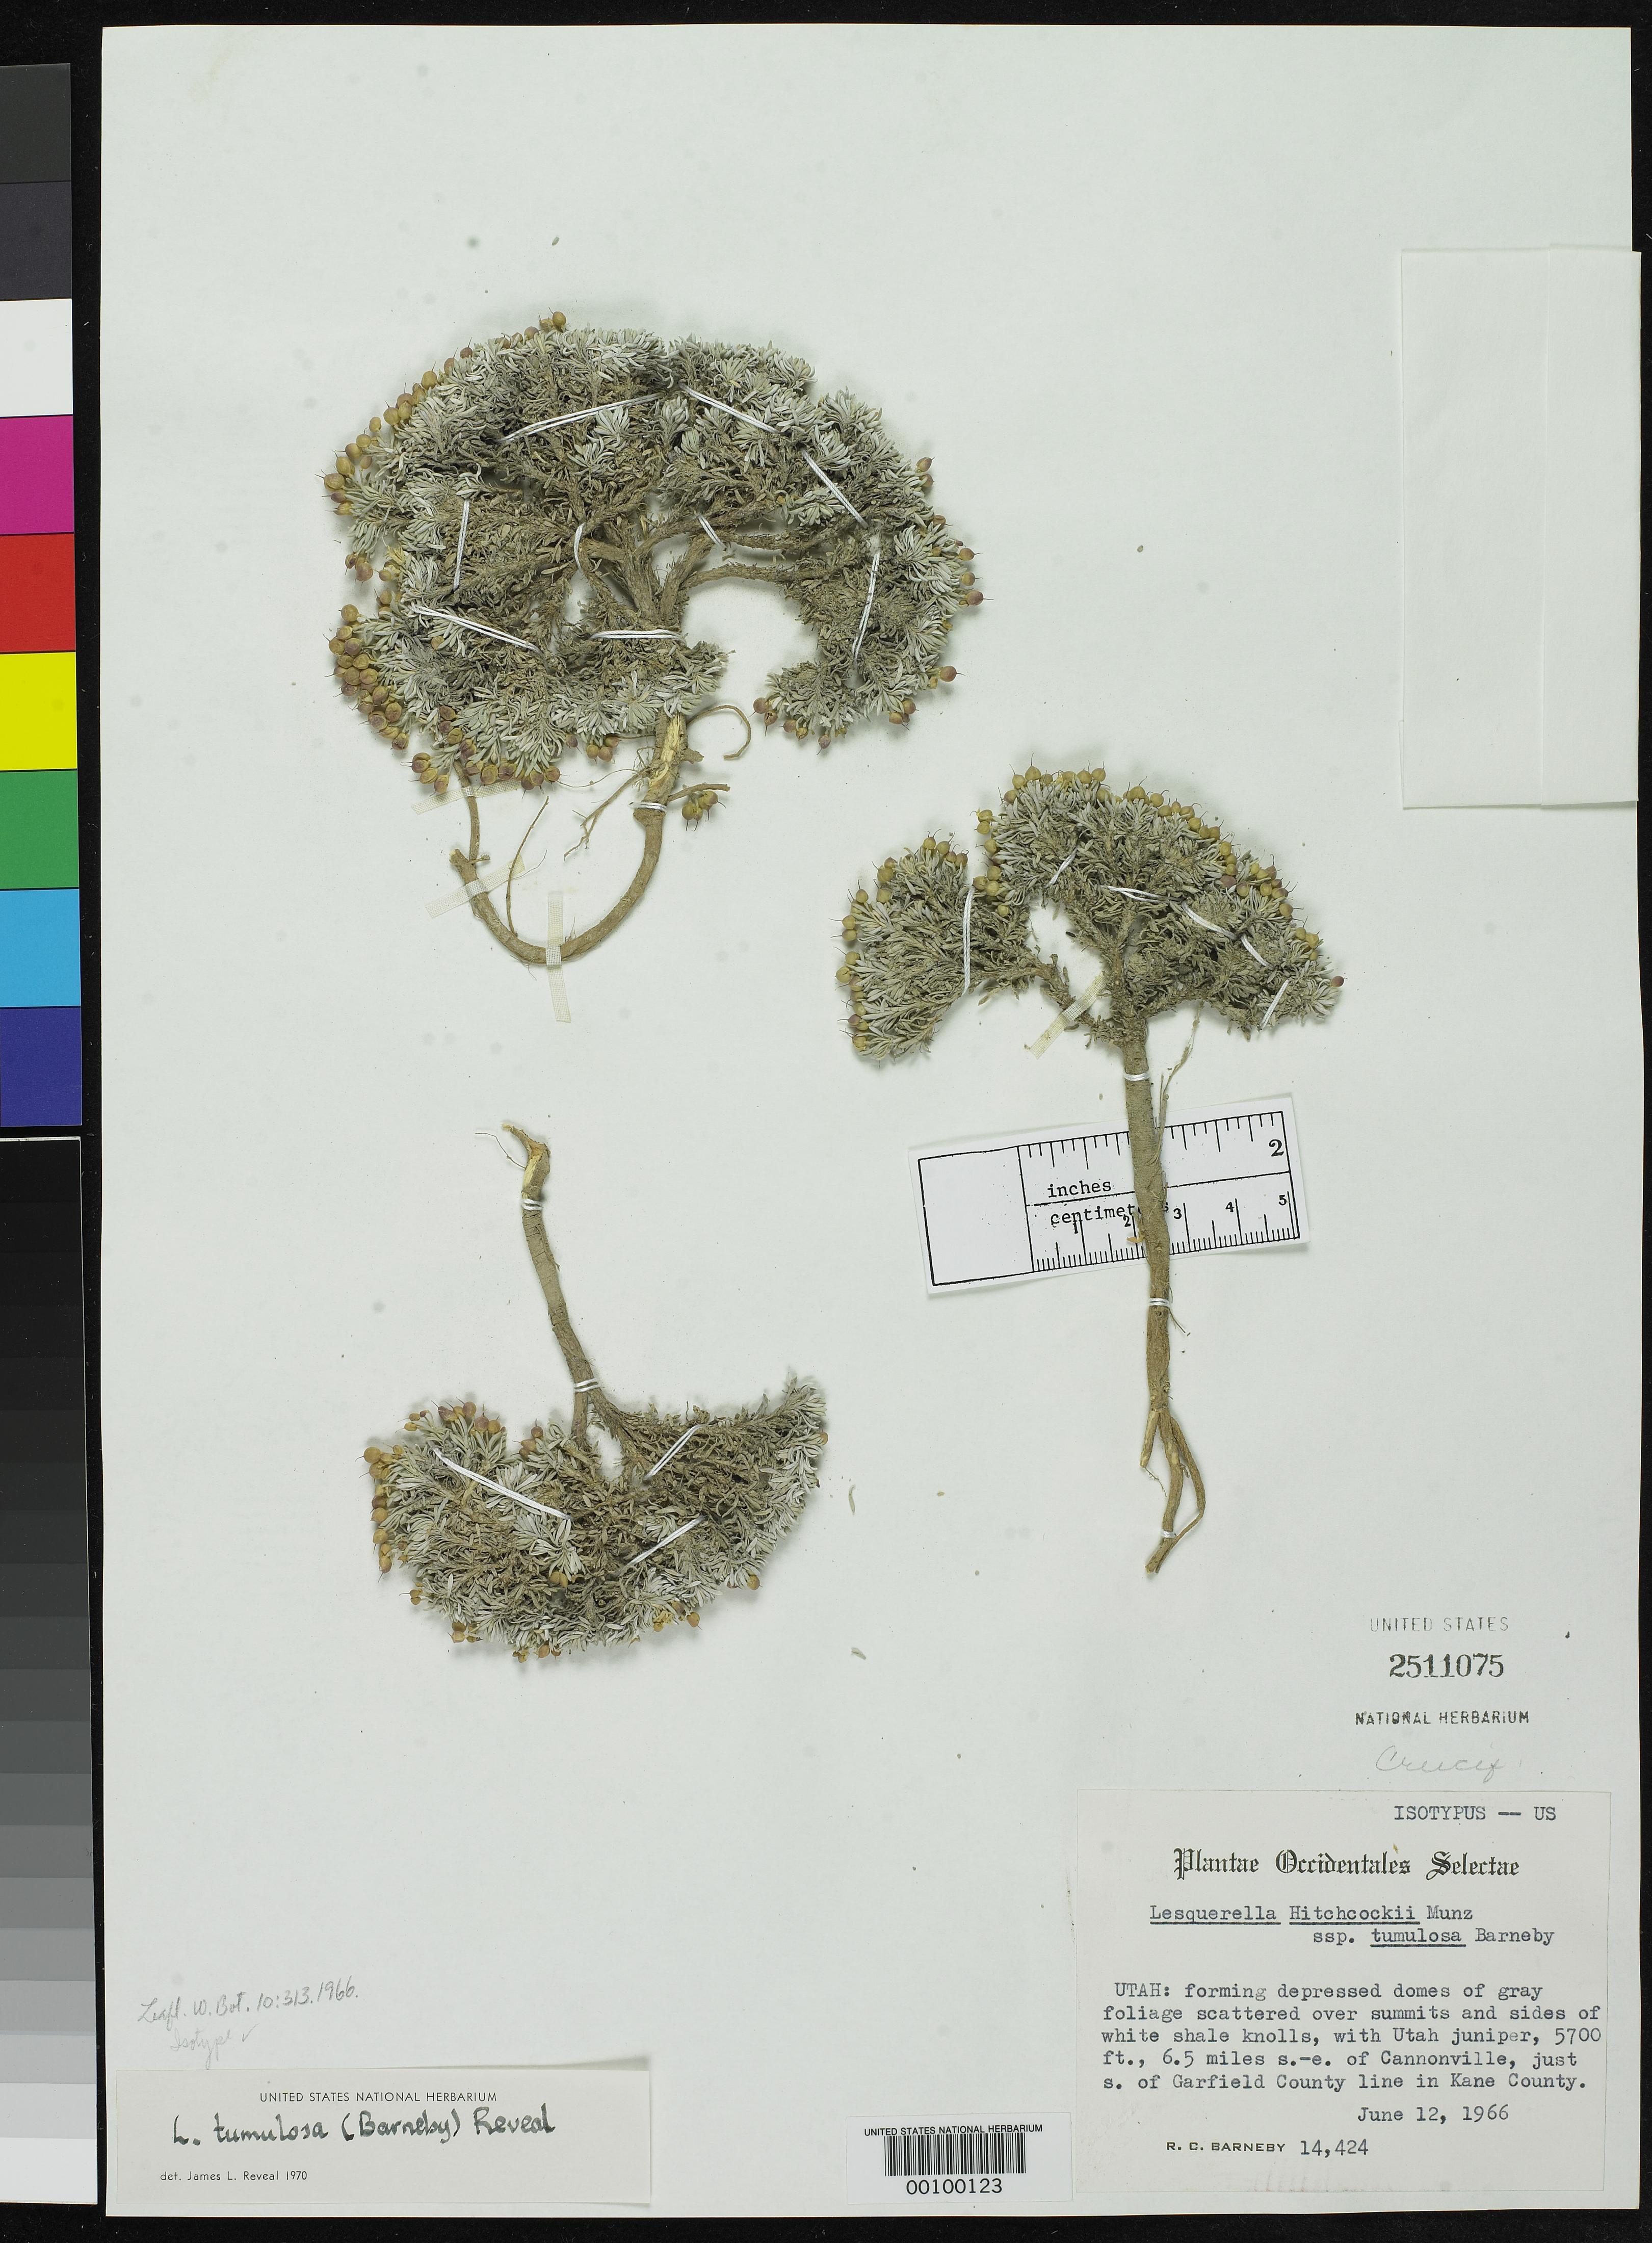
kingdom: Plantae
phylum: Tracheophyta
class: Magnoliopsida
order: Brassicales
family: Brassicaceae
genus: Lesquerella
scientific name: Lesquerella hitchcockii subsp. tumulosa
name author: Barneby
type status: Isotype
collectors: R. C. Barneby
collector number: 14424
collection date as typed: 12 Jun 1966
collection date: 1966-06-12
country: United States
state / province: Utah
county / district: Kane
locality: Cannonville.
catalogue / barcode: US 2511075